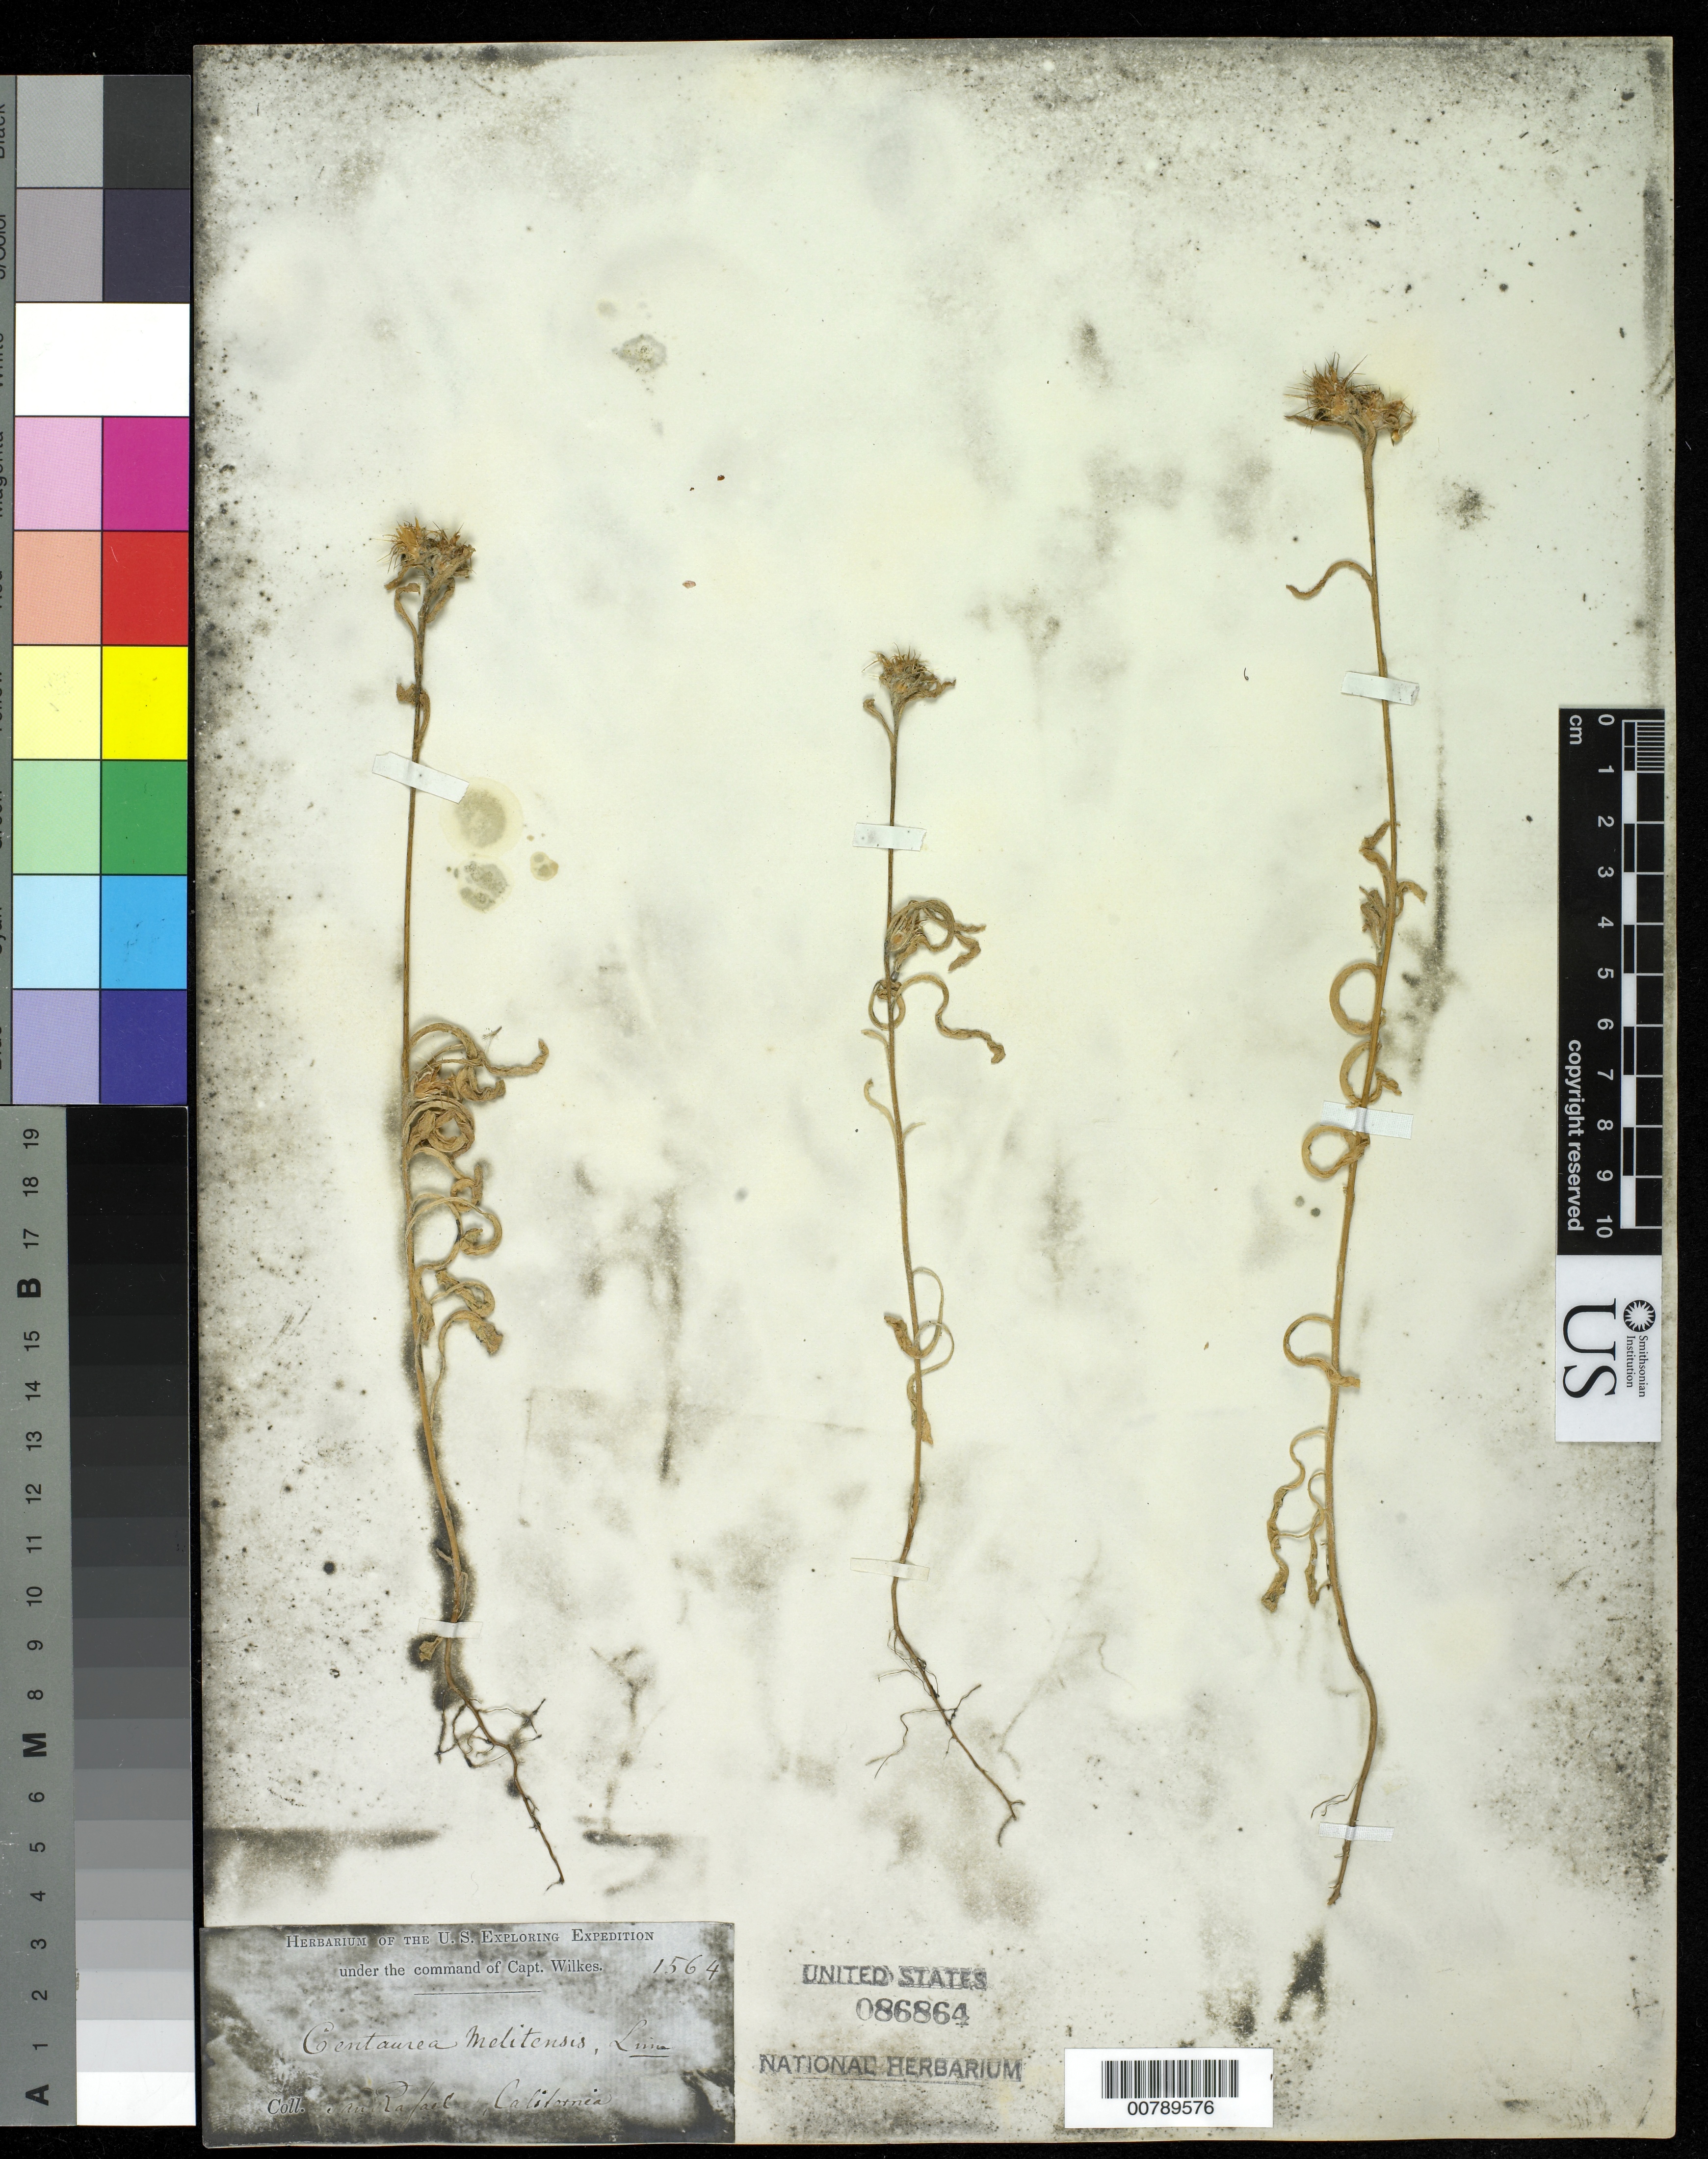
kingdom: Plantae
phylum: Tracheophyta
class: Magnoliopsida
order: Asterales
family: Asteraceae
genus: Centaurea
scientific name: Centaurea melitensis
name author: L.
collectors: Wilkes Explor. Exped.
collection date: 1838/1842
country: United States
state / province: California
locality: San Rafael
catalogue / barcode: US 86864